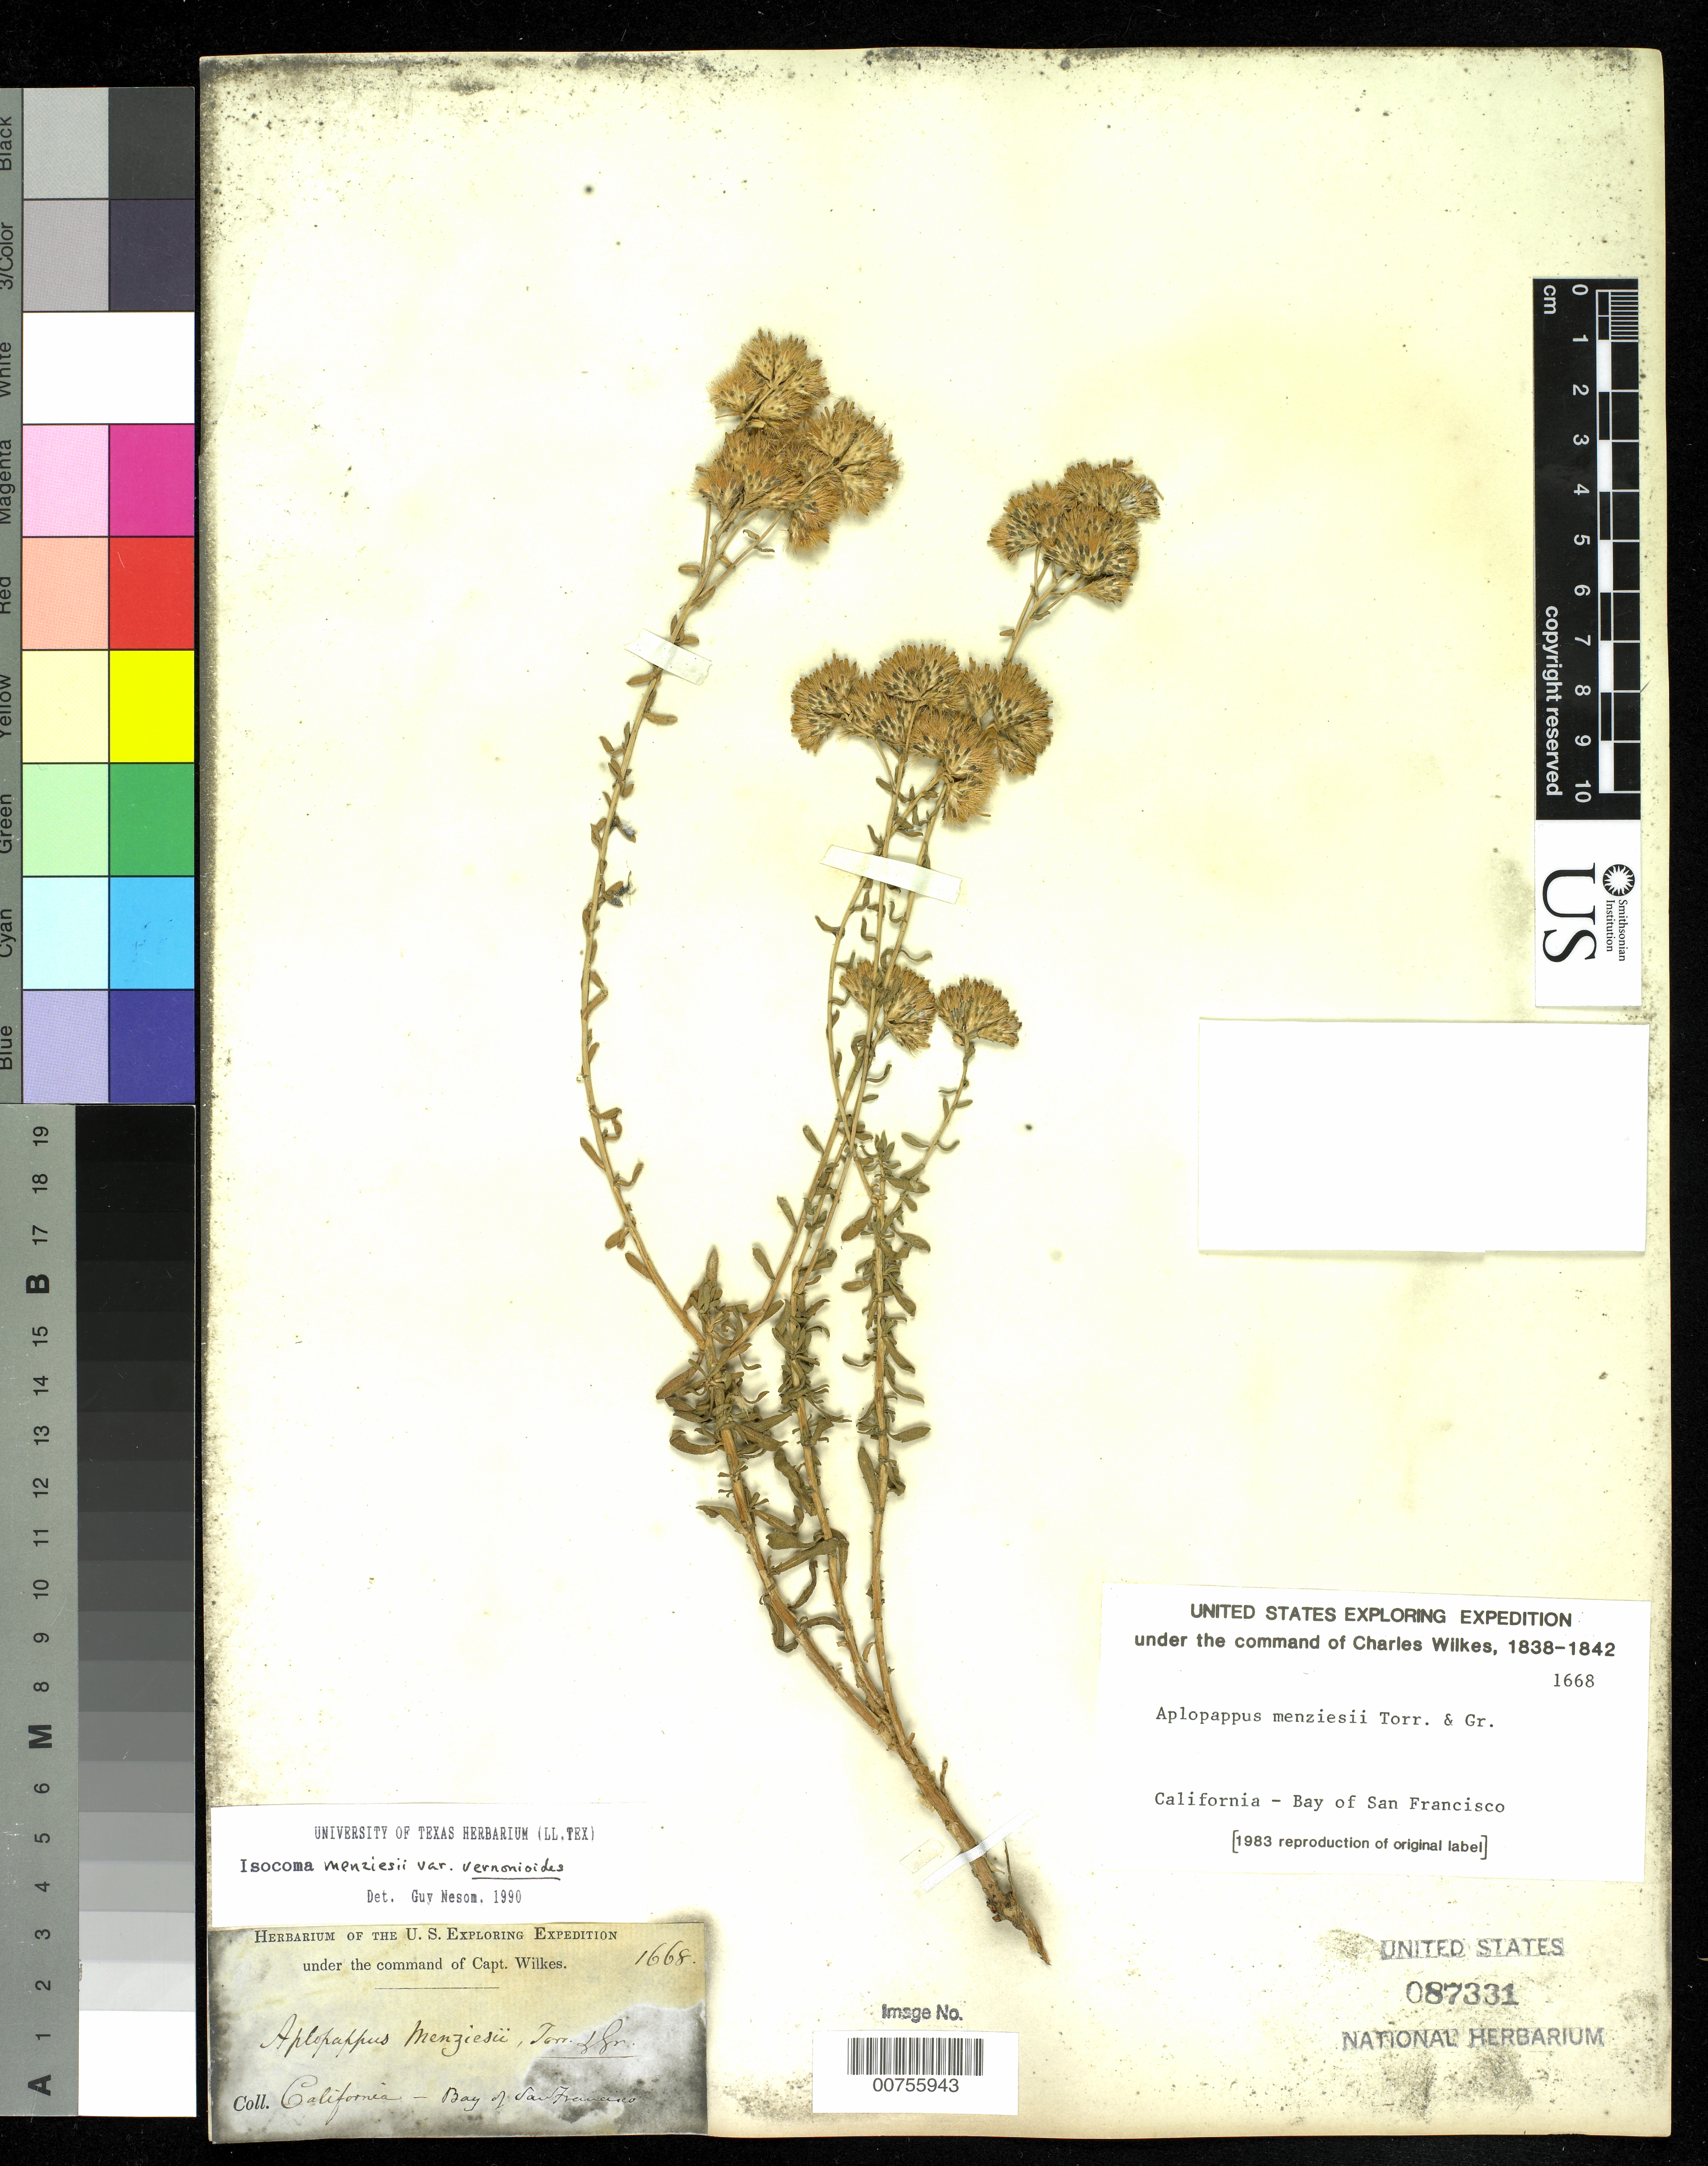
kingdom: Plantae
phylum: Tracheophyta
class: Magnoliopsida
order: Asterales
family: Asteraceae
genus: Isocoma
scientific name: Isocoma menziesii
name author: (Hook. & Arn.) G.L. Nesom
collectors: Wilkes Explor. Exped.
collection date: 1838/1842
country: United States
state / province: California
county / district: San Francisco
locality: Bay of San Francisco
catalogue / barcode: US 87331